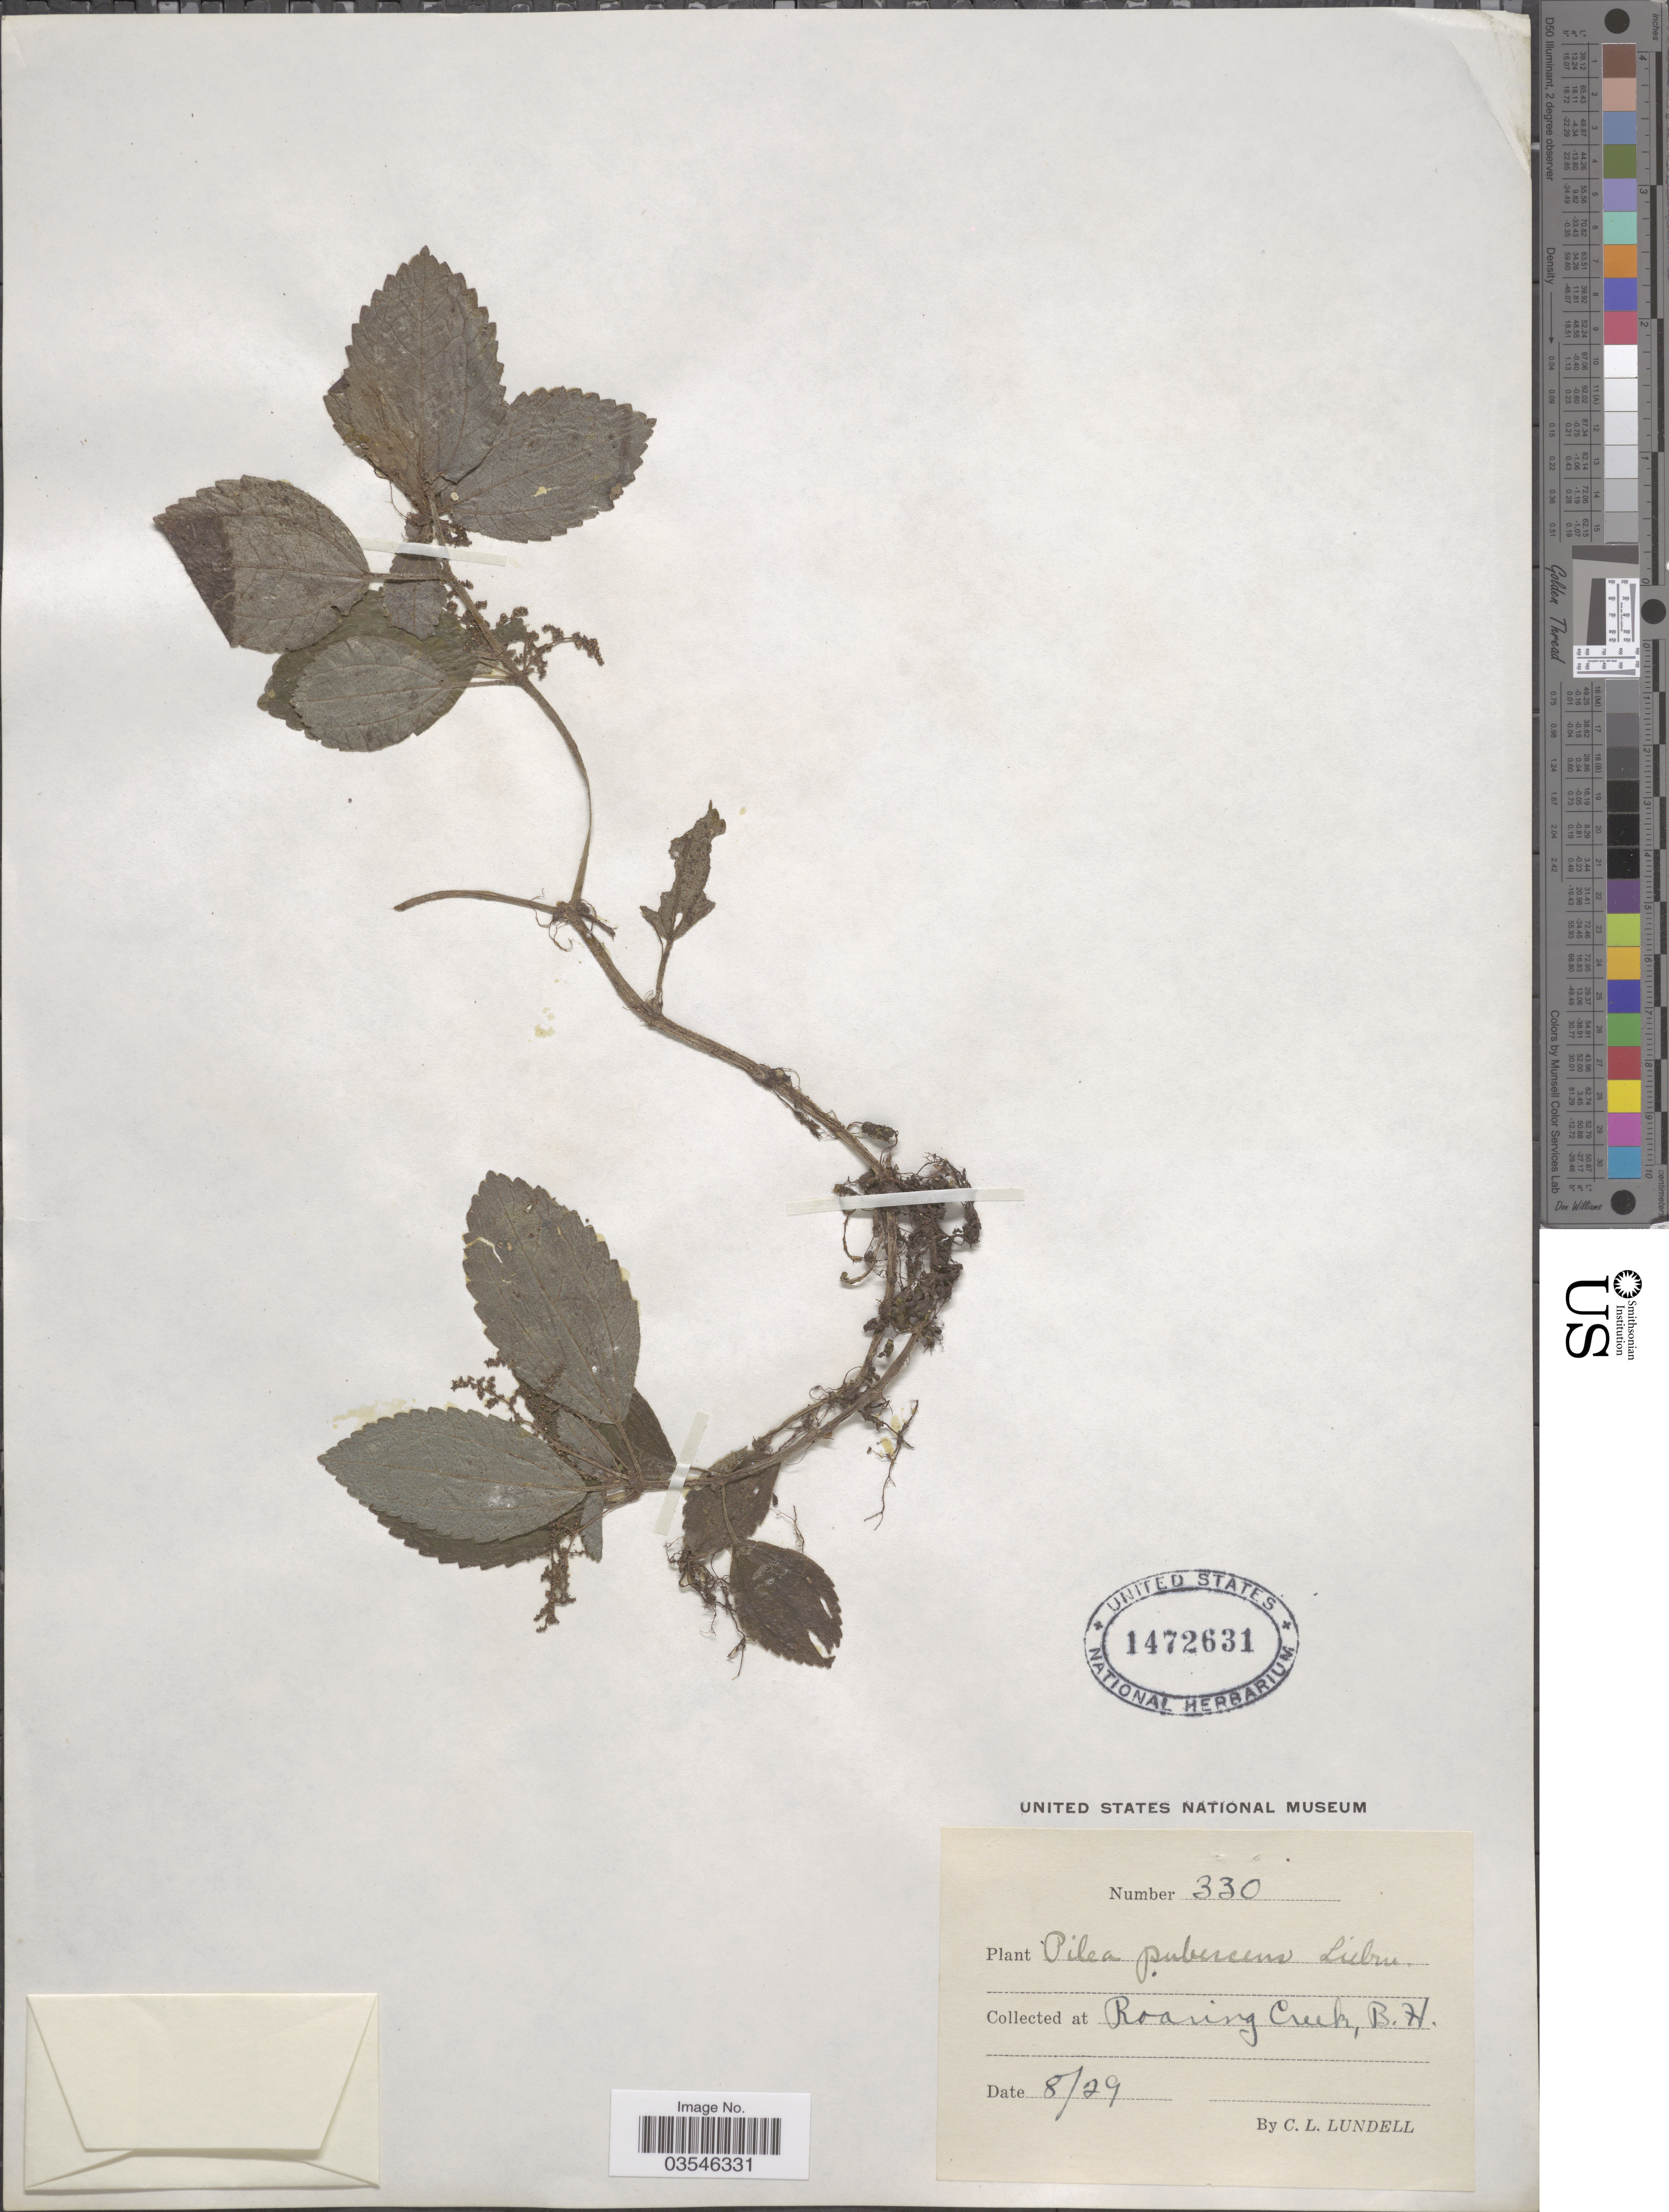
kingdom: Plantae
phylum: Tracheophyta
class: Magnoliopsida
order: Rosales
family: Urticaceae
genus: Pilea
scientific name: Pilea pubescens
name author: Liebm.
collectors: C. L. Lundell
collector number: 330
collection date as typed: Transcribed d/m/y: /8/29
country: Belize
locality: Roaring Creek, B.H.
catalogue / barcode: US 1472631